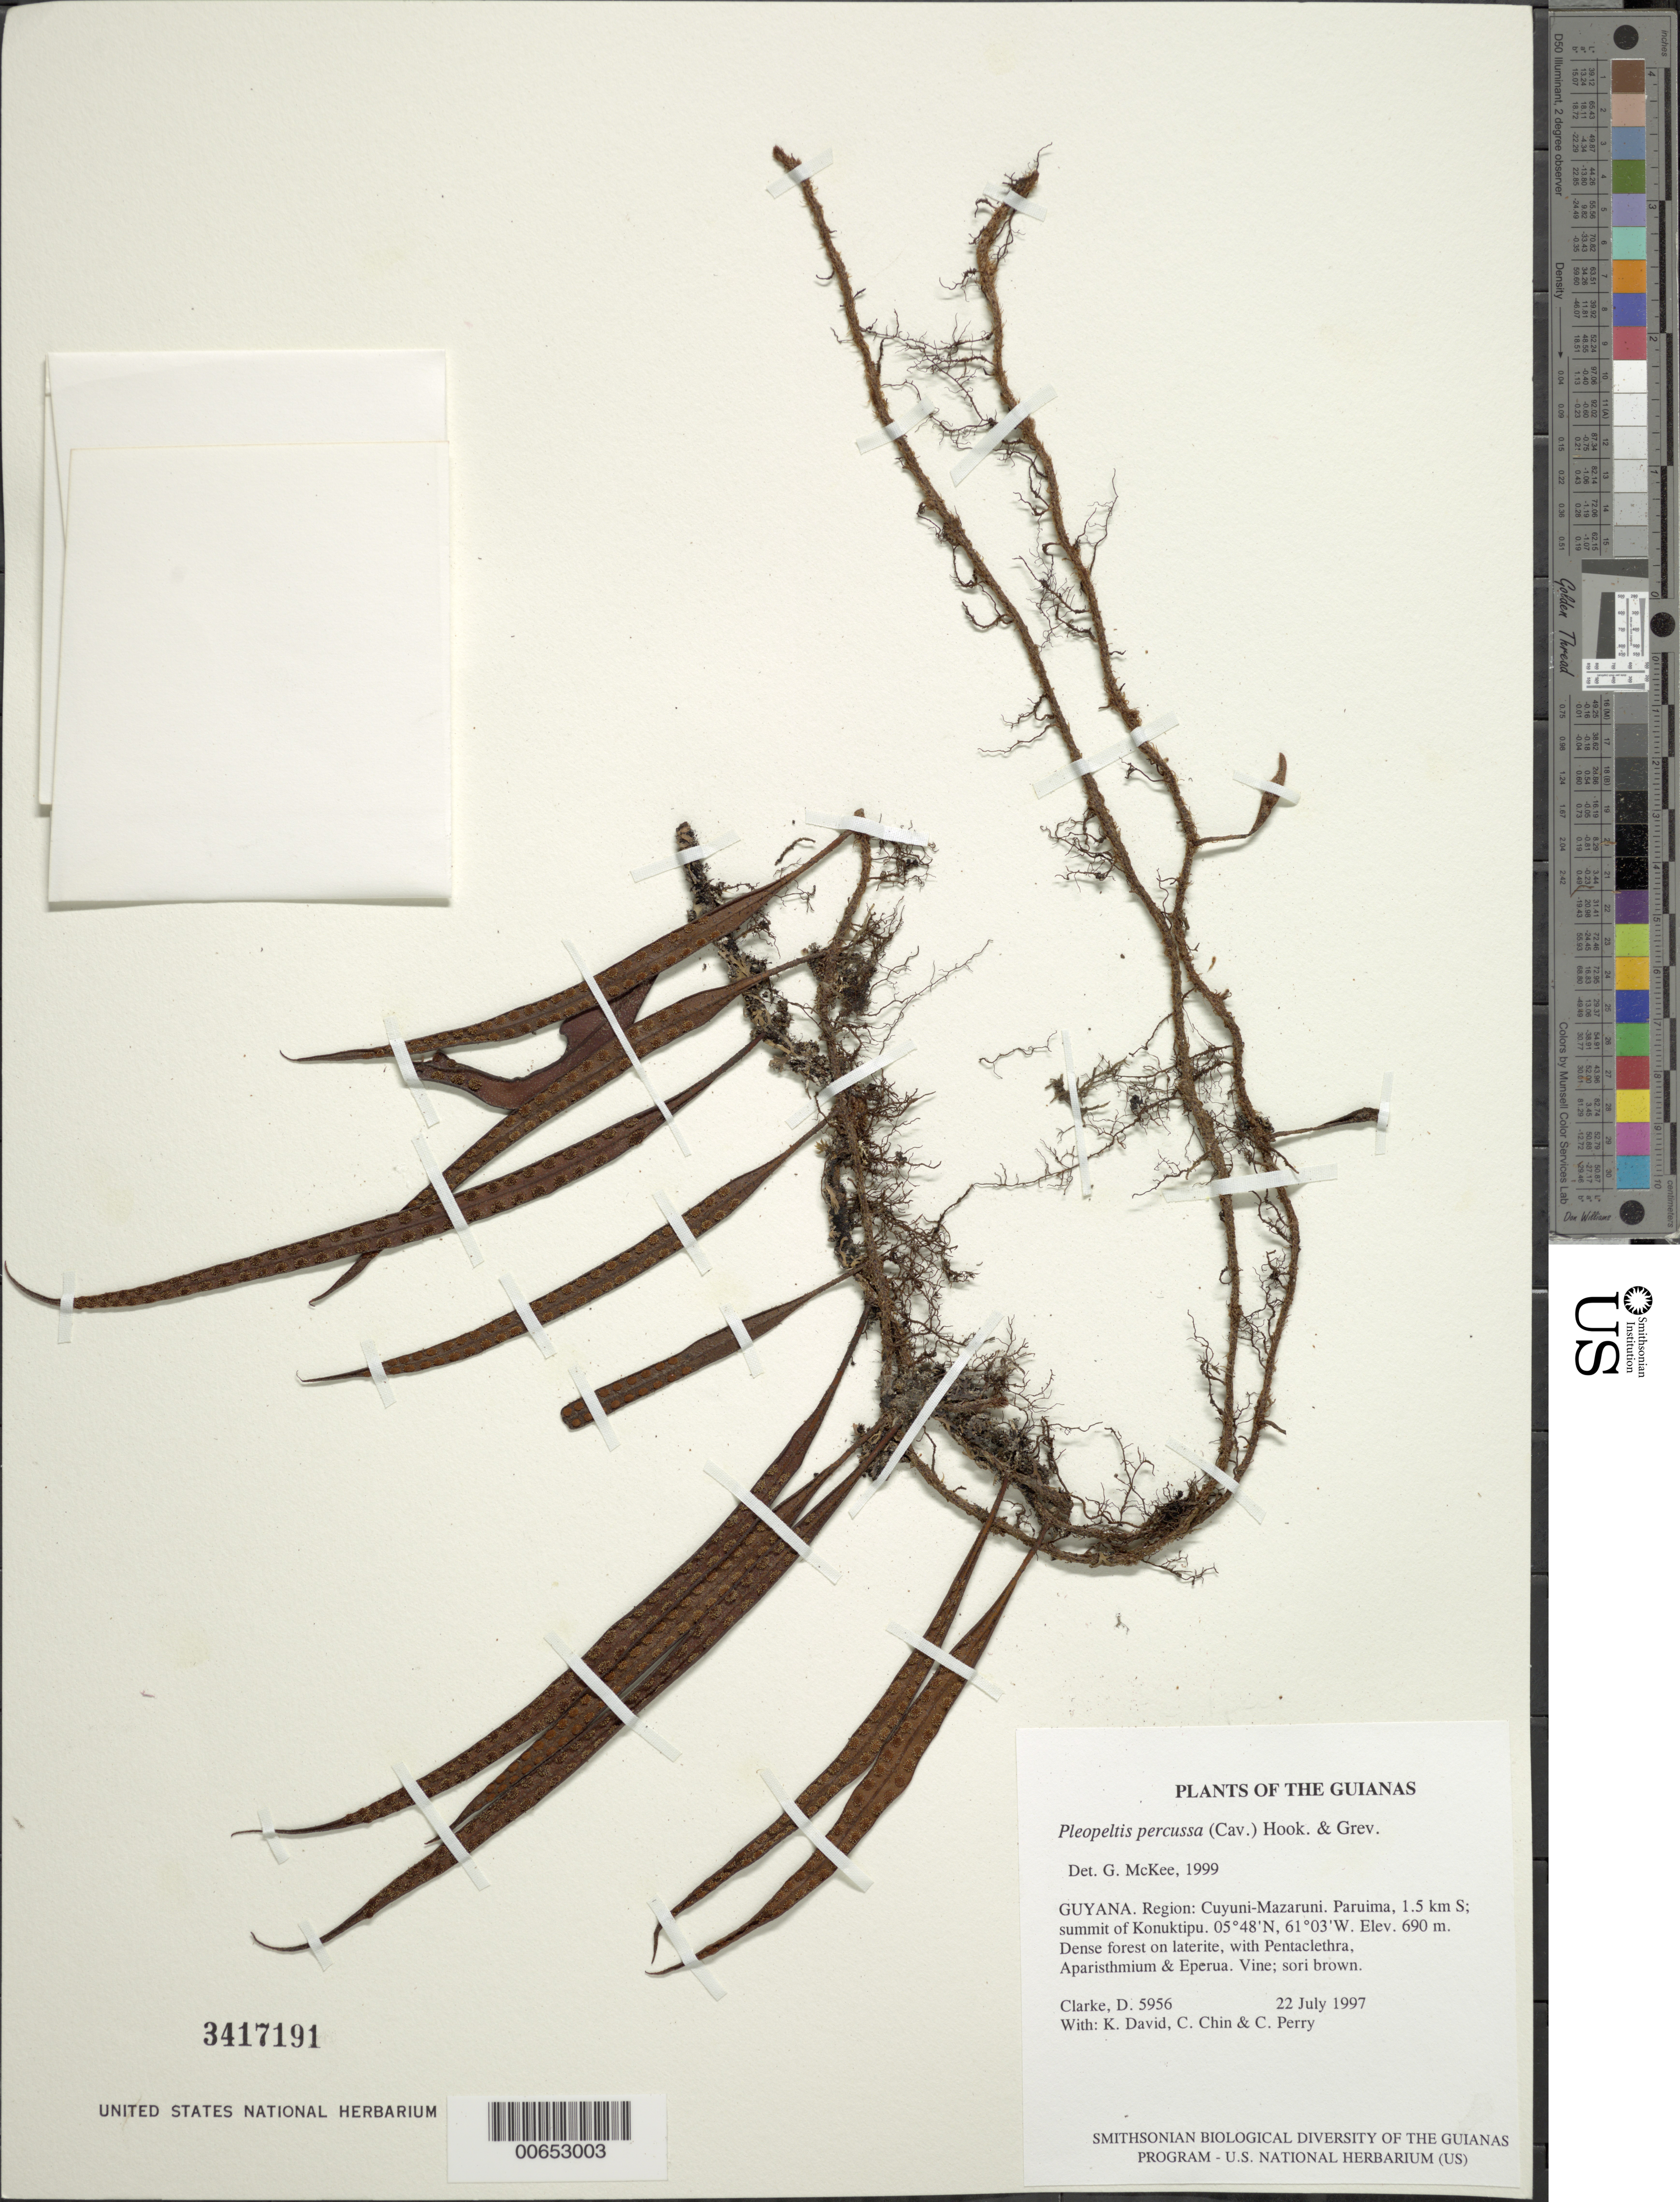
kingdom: Plantae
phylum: Tracheophyta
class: Polypodiopsida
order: Polypodiales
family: Polypodiaceae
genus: Microgramma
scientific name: Microgramma percussa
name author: (Cav.) de la Sota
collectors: H. D. Clarke, K. David, C. Chin & C. Perry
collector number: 5956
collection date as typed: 22 July 1997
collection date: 1997-07-22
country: Guyana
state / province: Cuyuni-Mazaruni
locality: Paruima, 1.5 km S; summit of Konuktipu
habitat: Dense forest on laterite, with Pentaclethra, Aparisthmium & Eperua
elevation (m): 690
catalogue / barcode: US 3417191